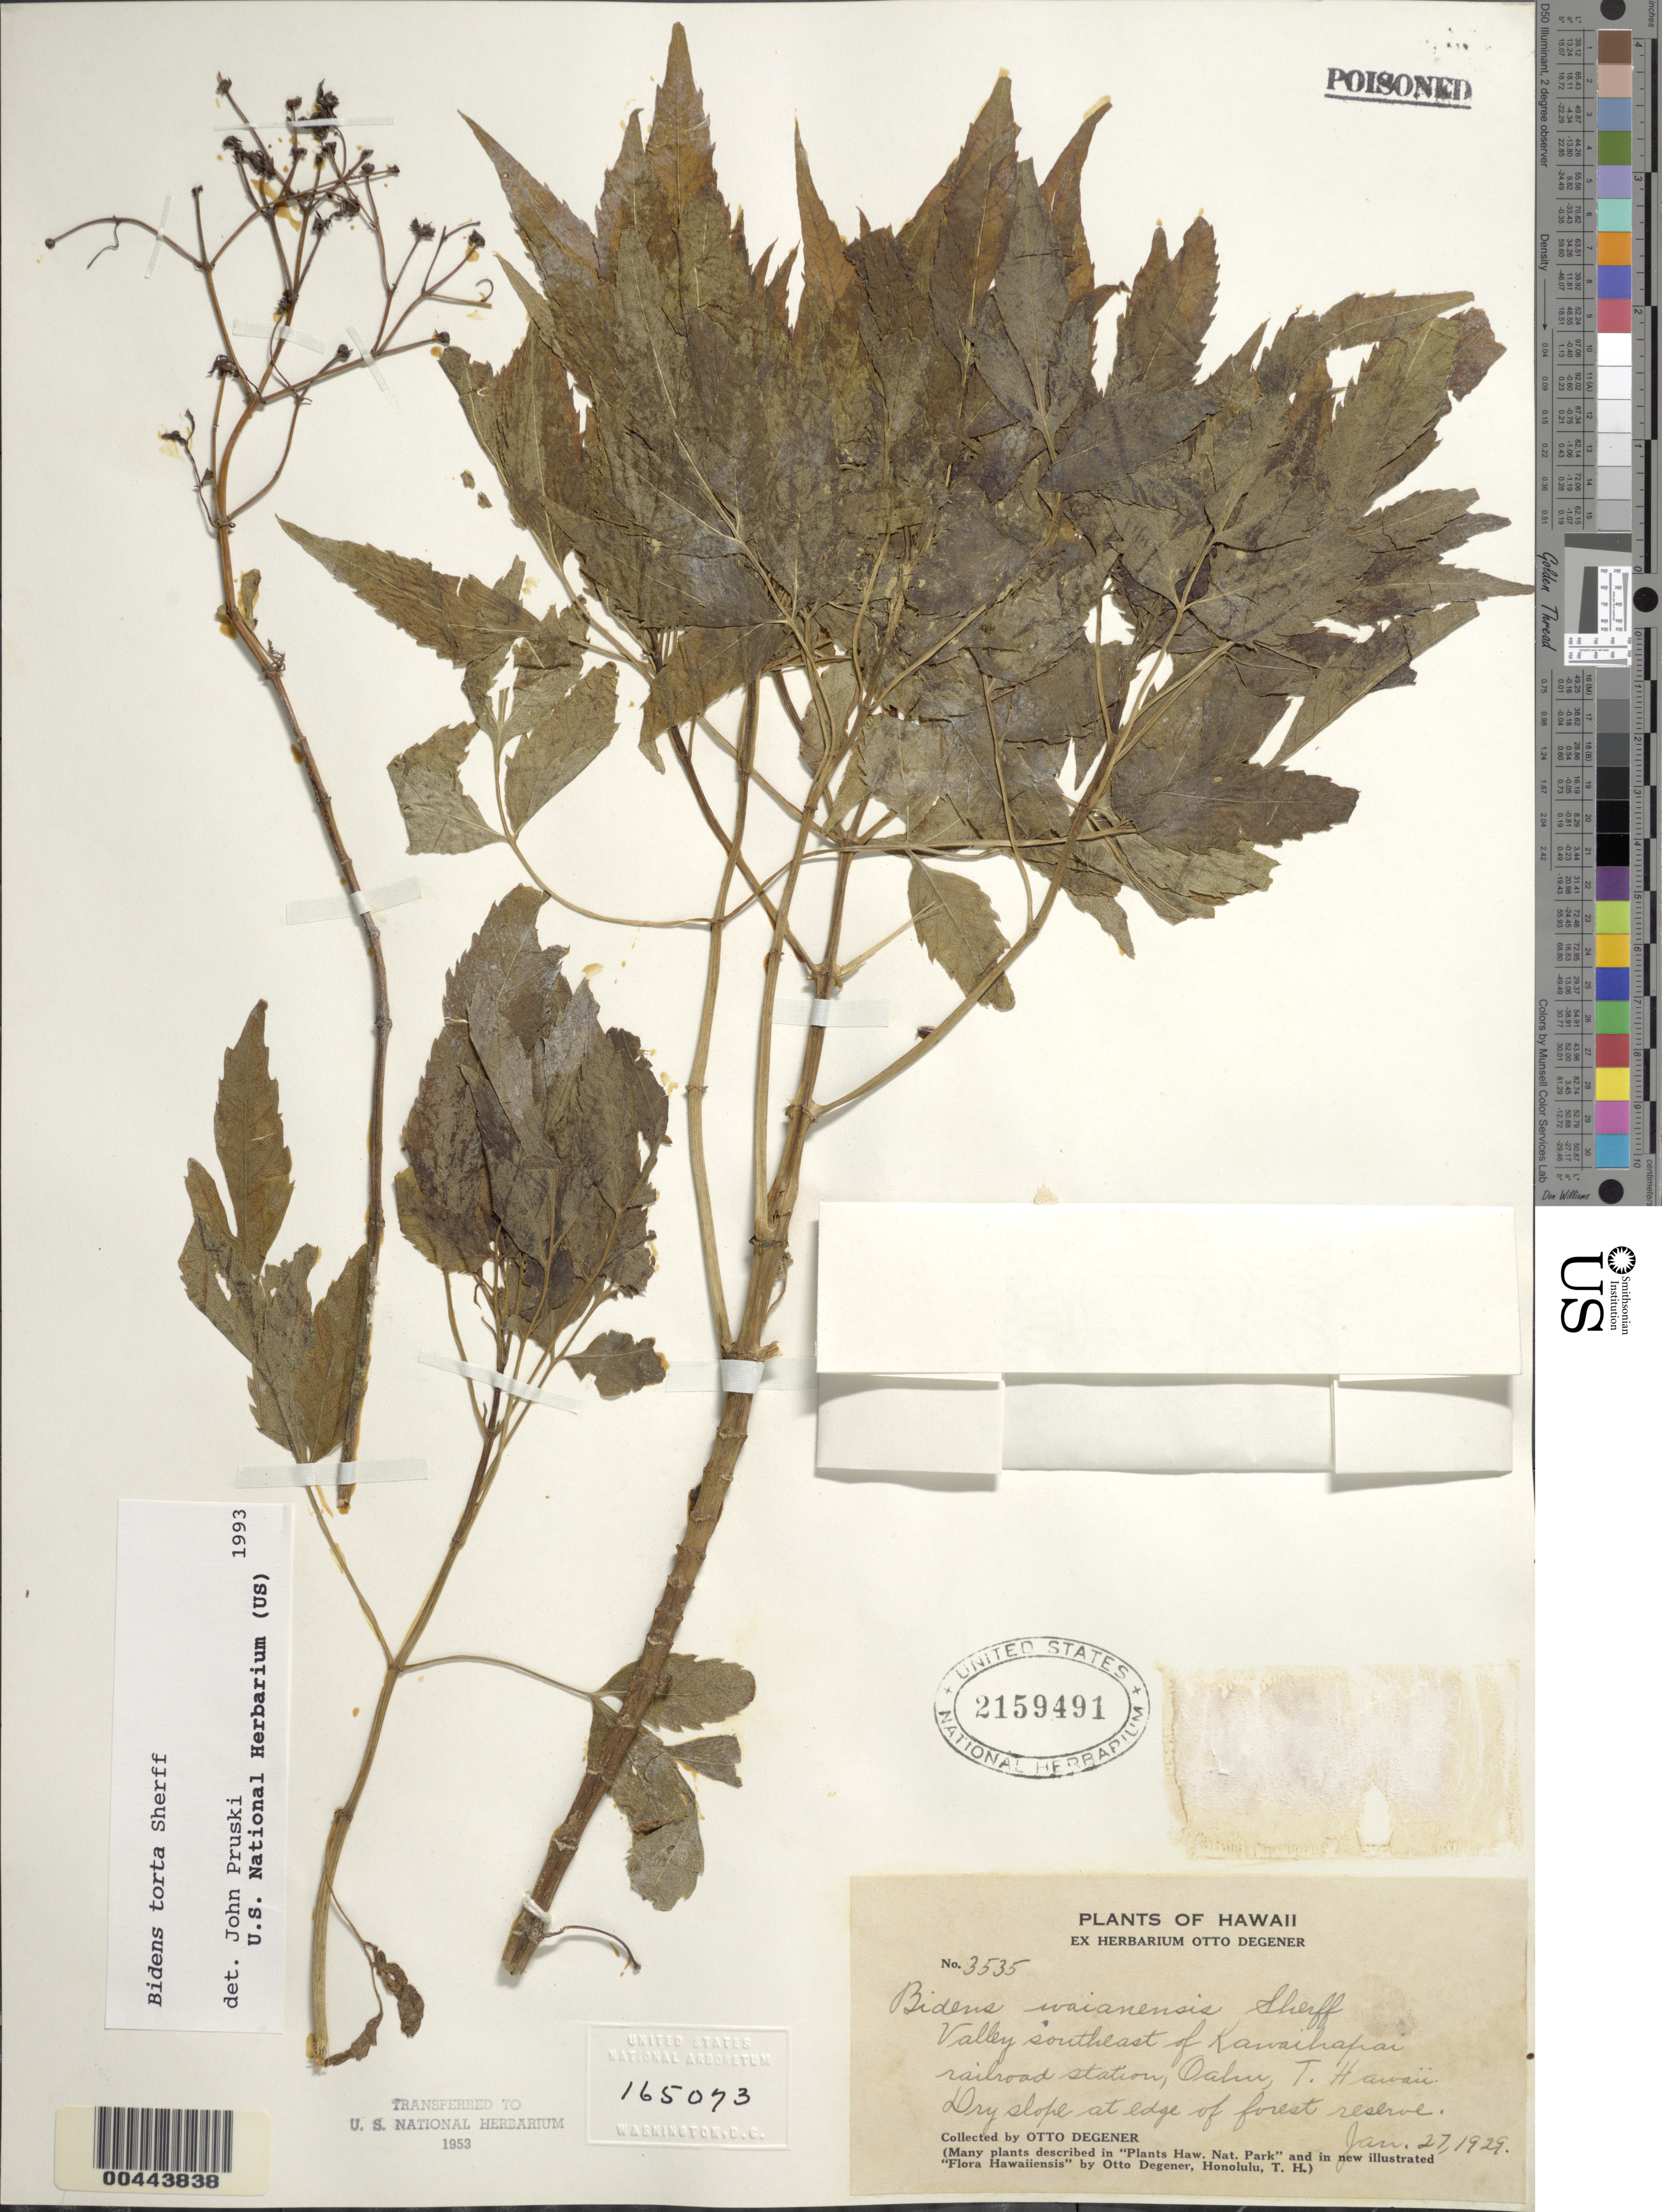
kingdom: Plantae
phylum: Tracheophyta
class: Magnoliopsida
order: Asterales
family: Asteraceae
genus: Bidens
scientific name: Bidens torta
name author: Sherff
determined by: Pruski, J. F.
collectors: O. Degener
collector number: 3535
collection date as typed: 27 Jan 1929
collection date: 1929-01-27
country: United States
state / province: Hawaii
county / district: Honolulu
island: Oahu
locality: Valley SE of Kawaihapai railroad station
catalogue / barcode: US 2159491